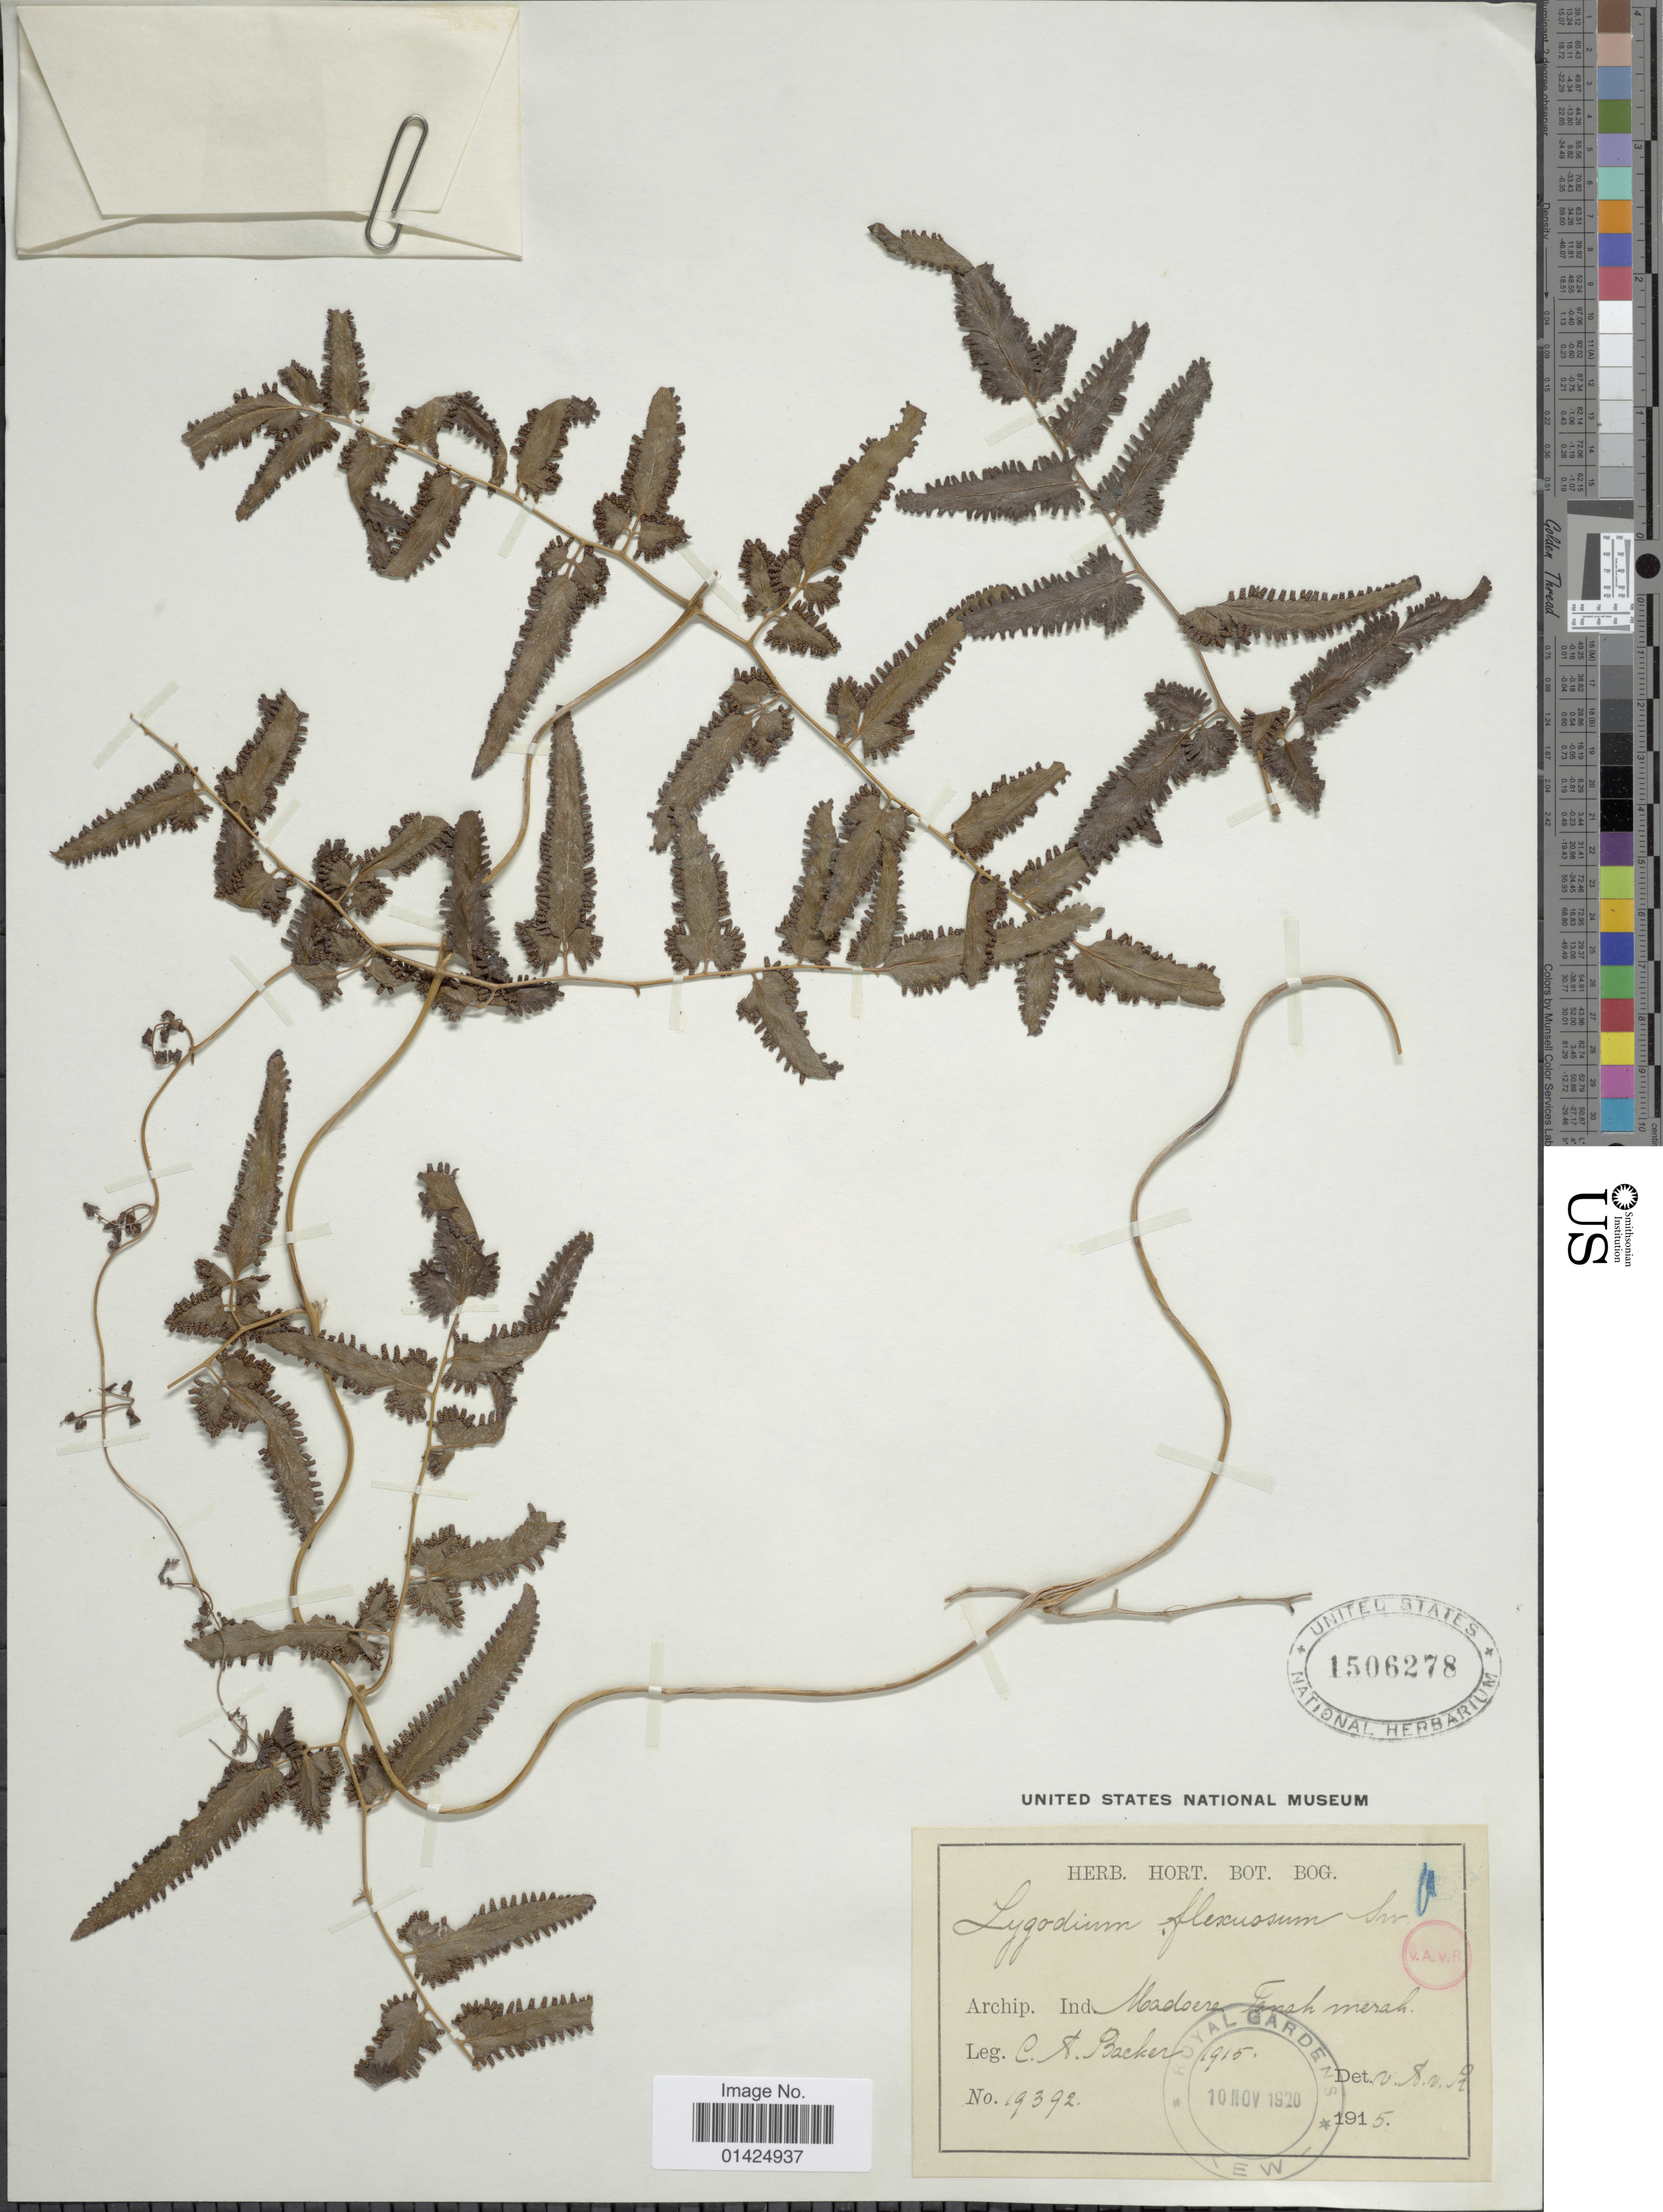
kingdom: Plantae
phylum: Tracheophyta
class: Polypodiopsida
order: Schizaeales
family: Lygodiaceae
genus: Lygodium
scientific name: Lygodium flexuosum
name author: Sw.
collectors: C. A. Backer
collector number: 19392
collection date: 1915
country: Indonesia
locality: Archip. Ind. madoere Fash merak. [interpreted]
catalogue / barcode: US 1506278